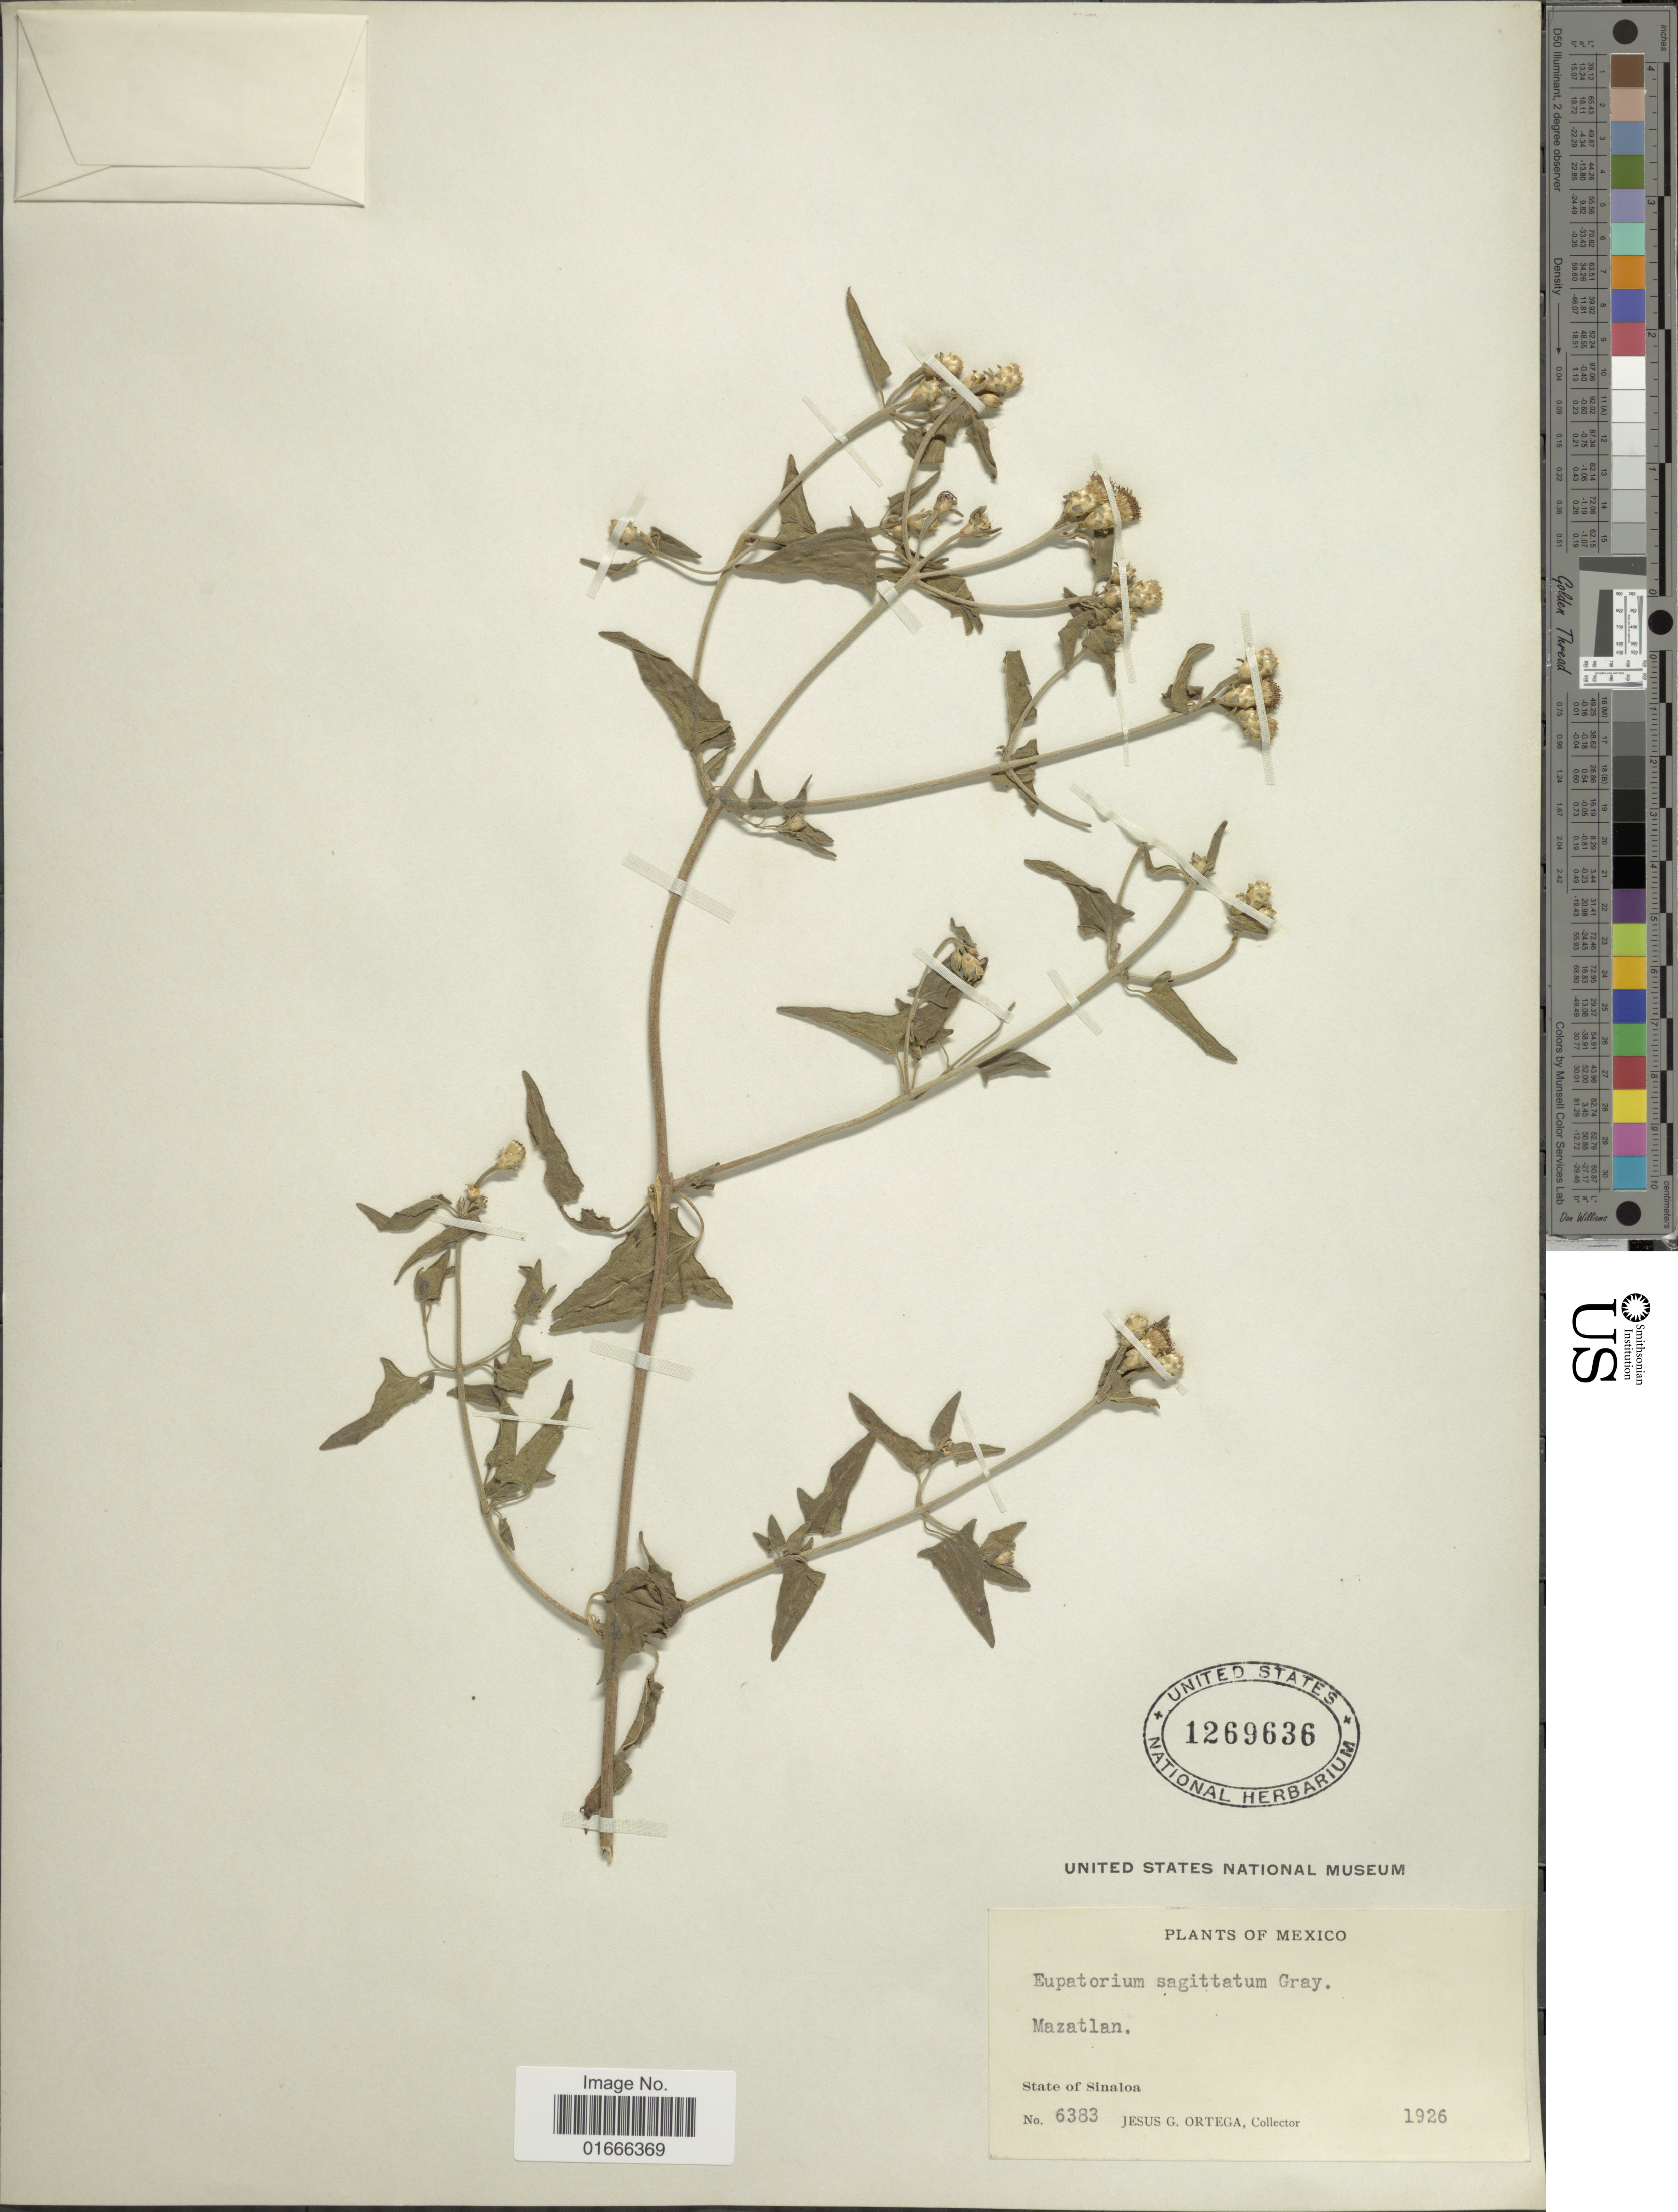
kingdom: Plantae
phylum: Tracheophyta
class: Magnoliopsida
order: Asterales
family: Asteraceae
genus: Chromolaena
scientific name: Chromolaena sagittata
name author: (A. Gray) R.M. King & H. Rob.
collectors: J. Ortega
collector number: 6383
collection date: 1926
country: Mexico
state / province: Sinaloa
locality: Matzatlan.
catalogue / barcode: US 1269636